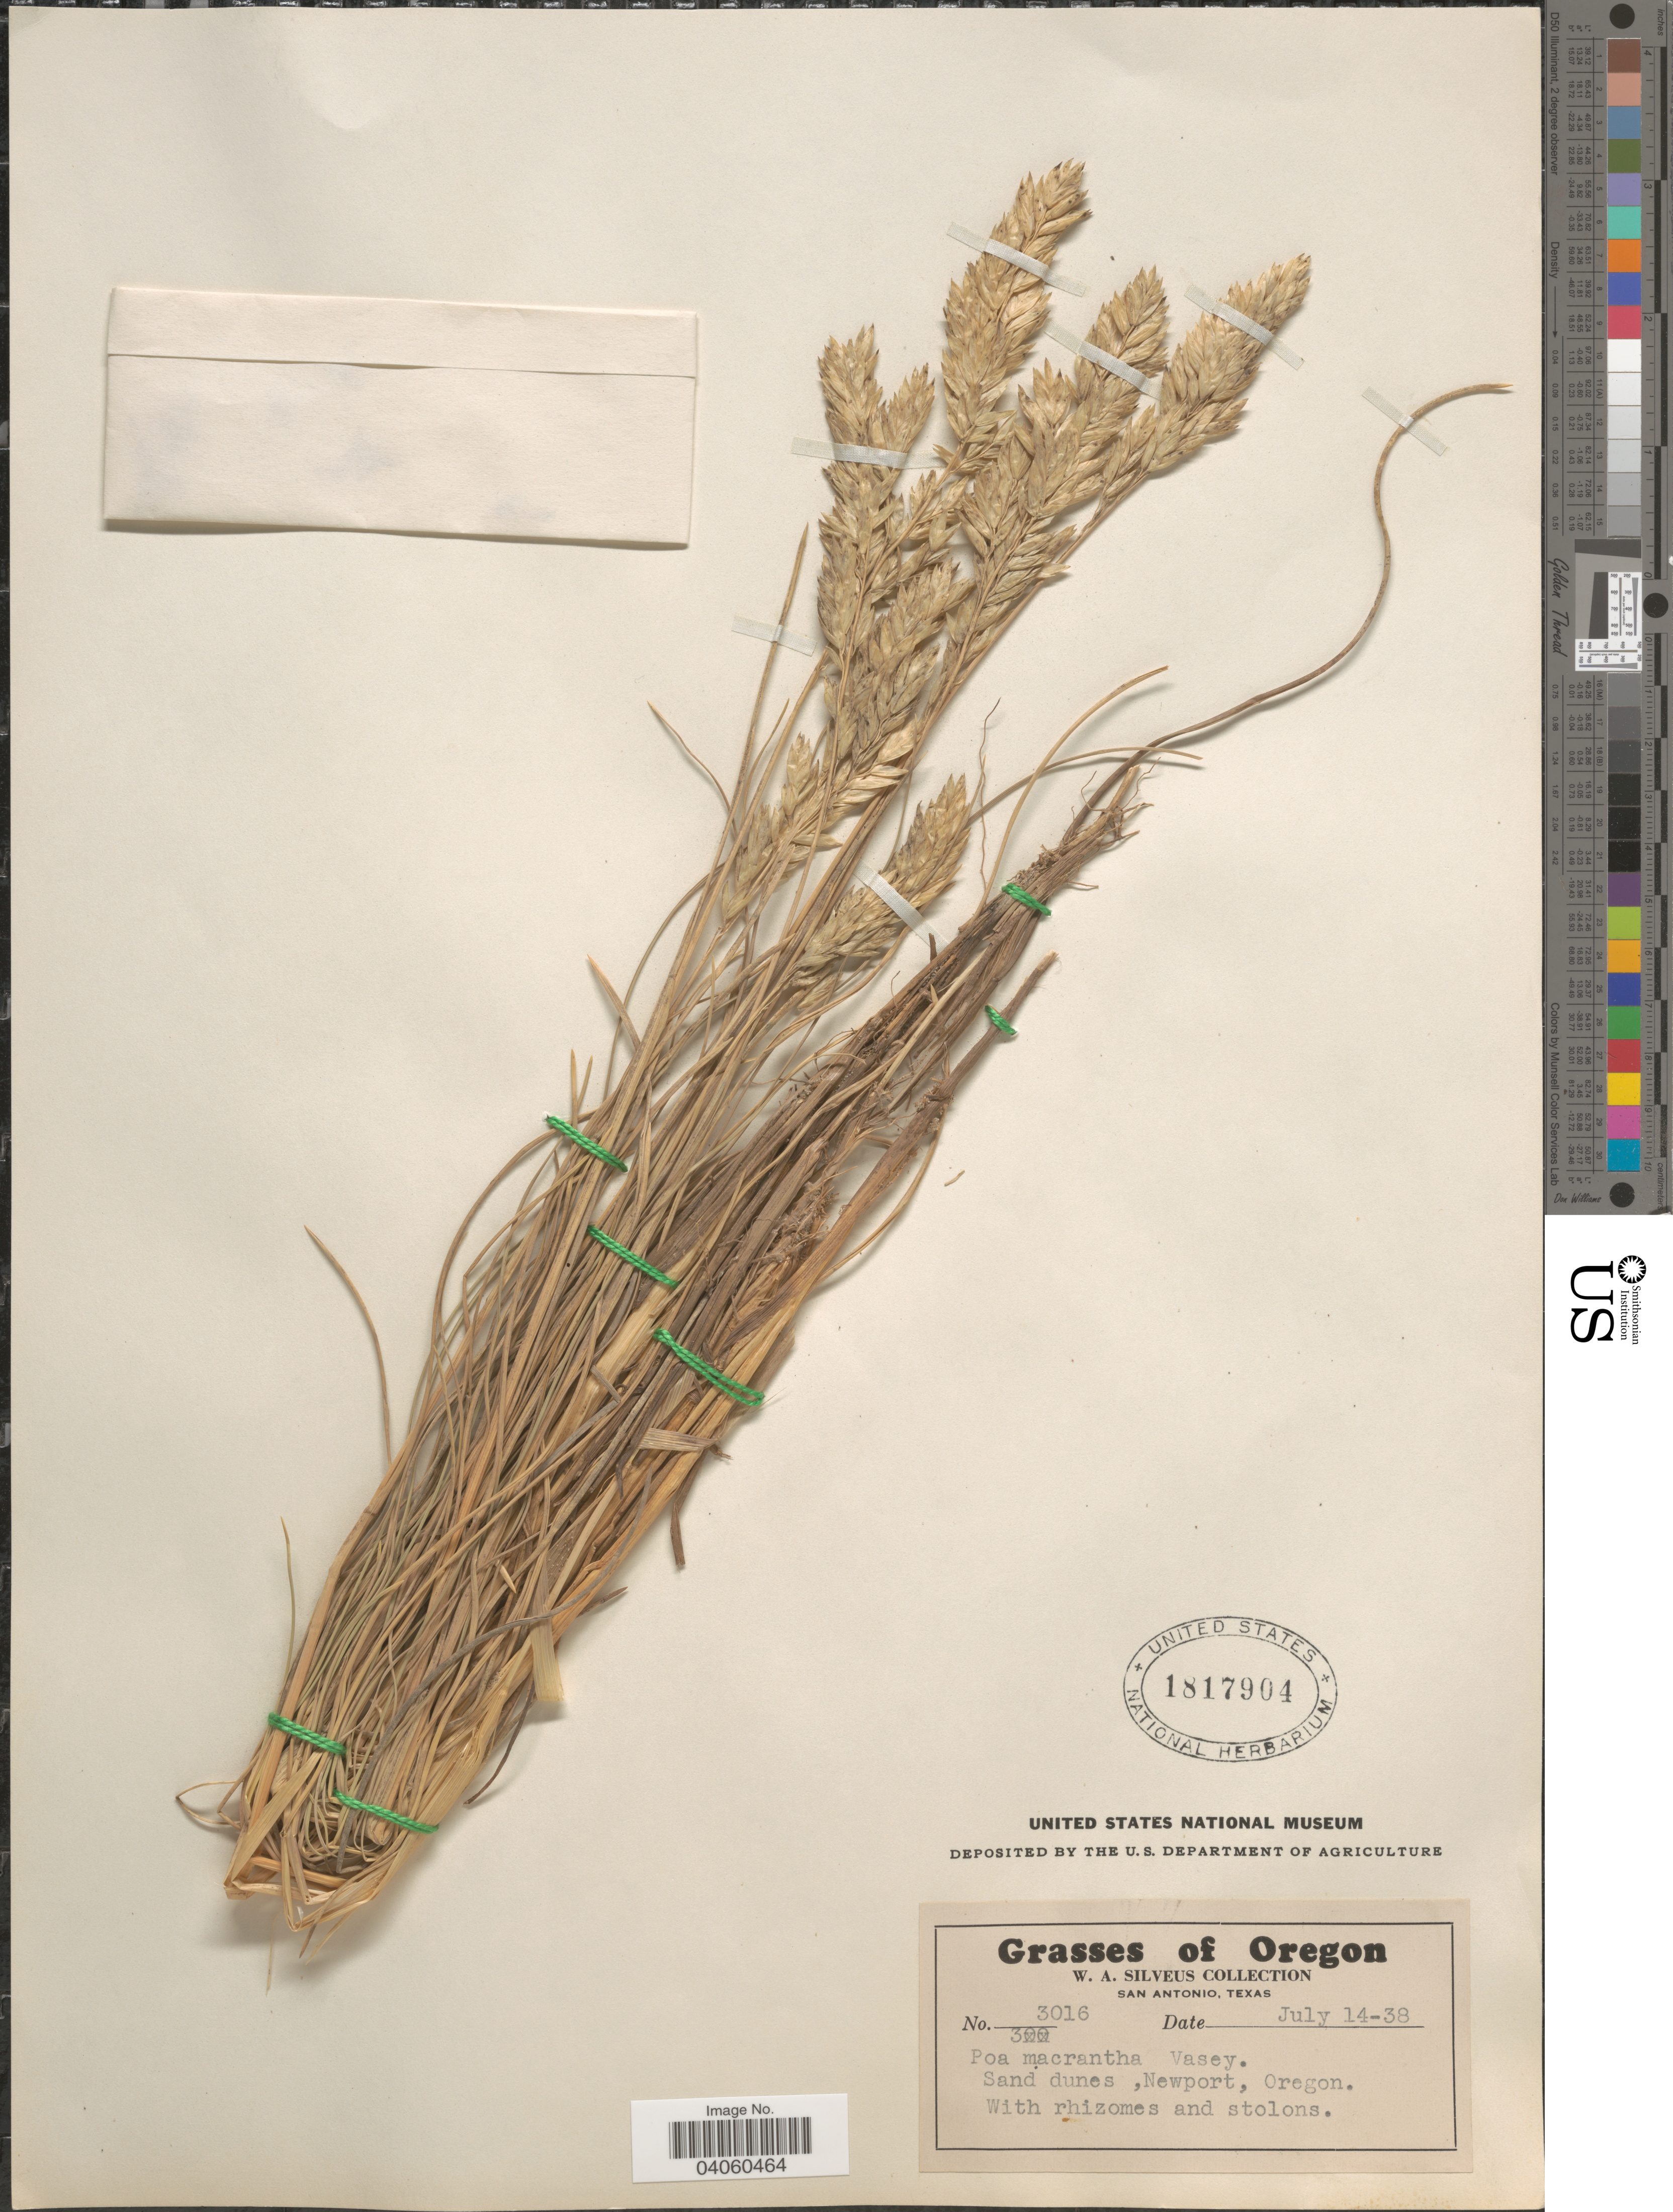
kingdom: Plantae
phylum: Tracheophyta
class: Liliopsida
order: Poales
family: Poaceae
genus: Poa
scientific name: Poa macrantha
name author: Vasey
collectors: W. Silveus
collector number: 3016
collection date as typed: Transcribed d/m/y: 14/7/38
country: United States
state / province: Oregon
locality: Sand dunes, Newport.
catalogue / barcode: US 1817904